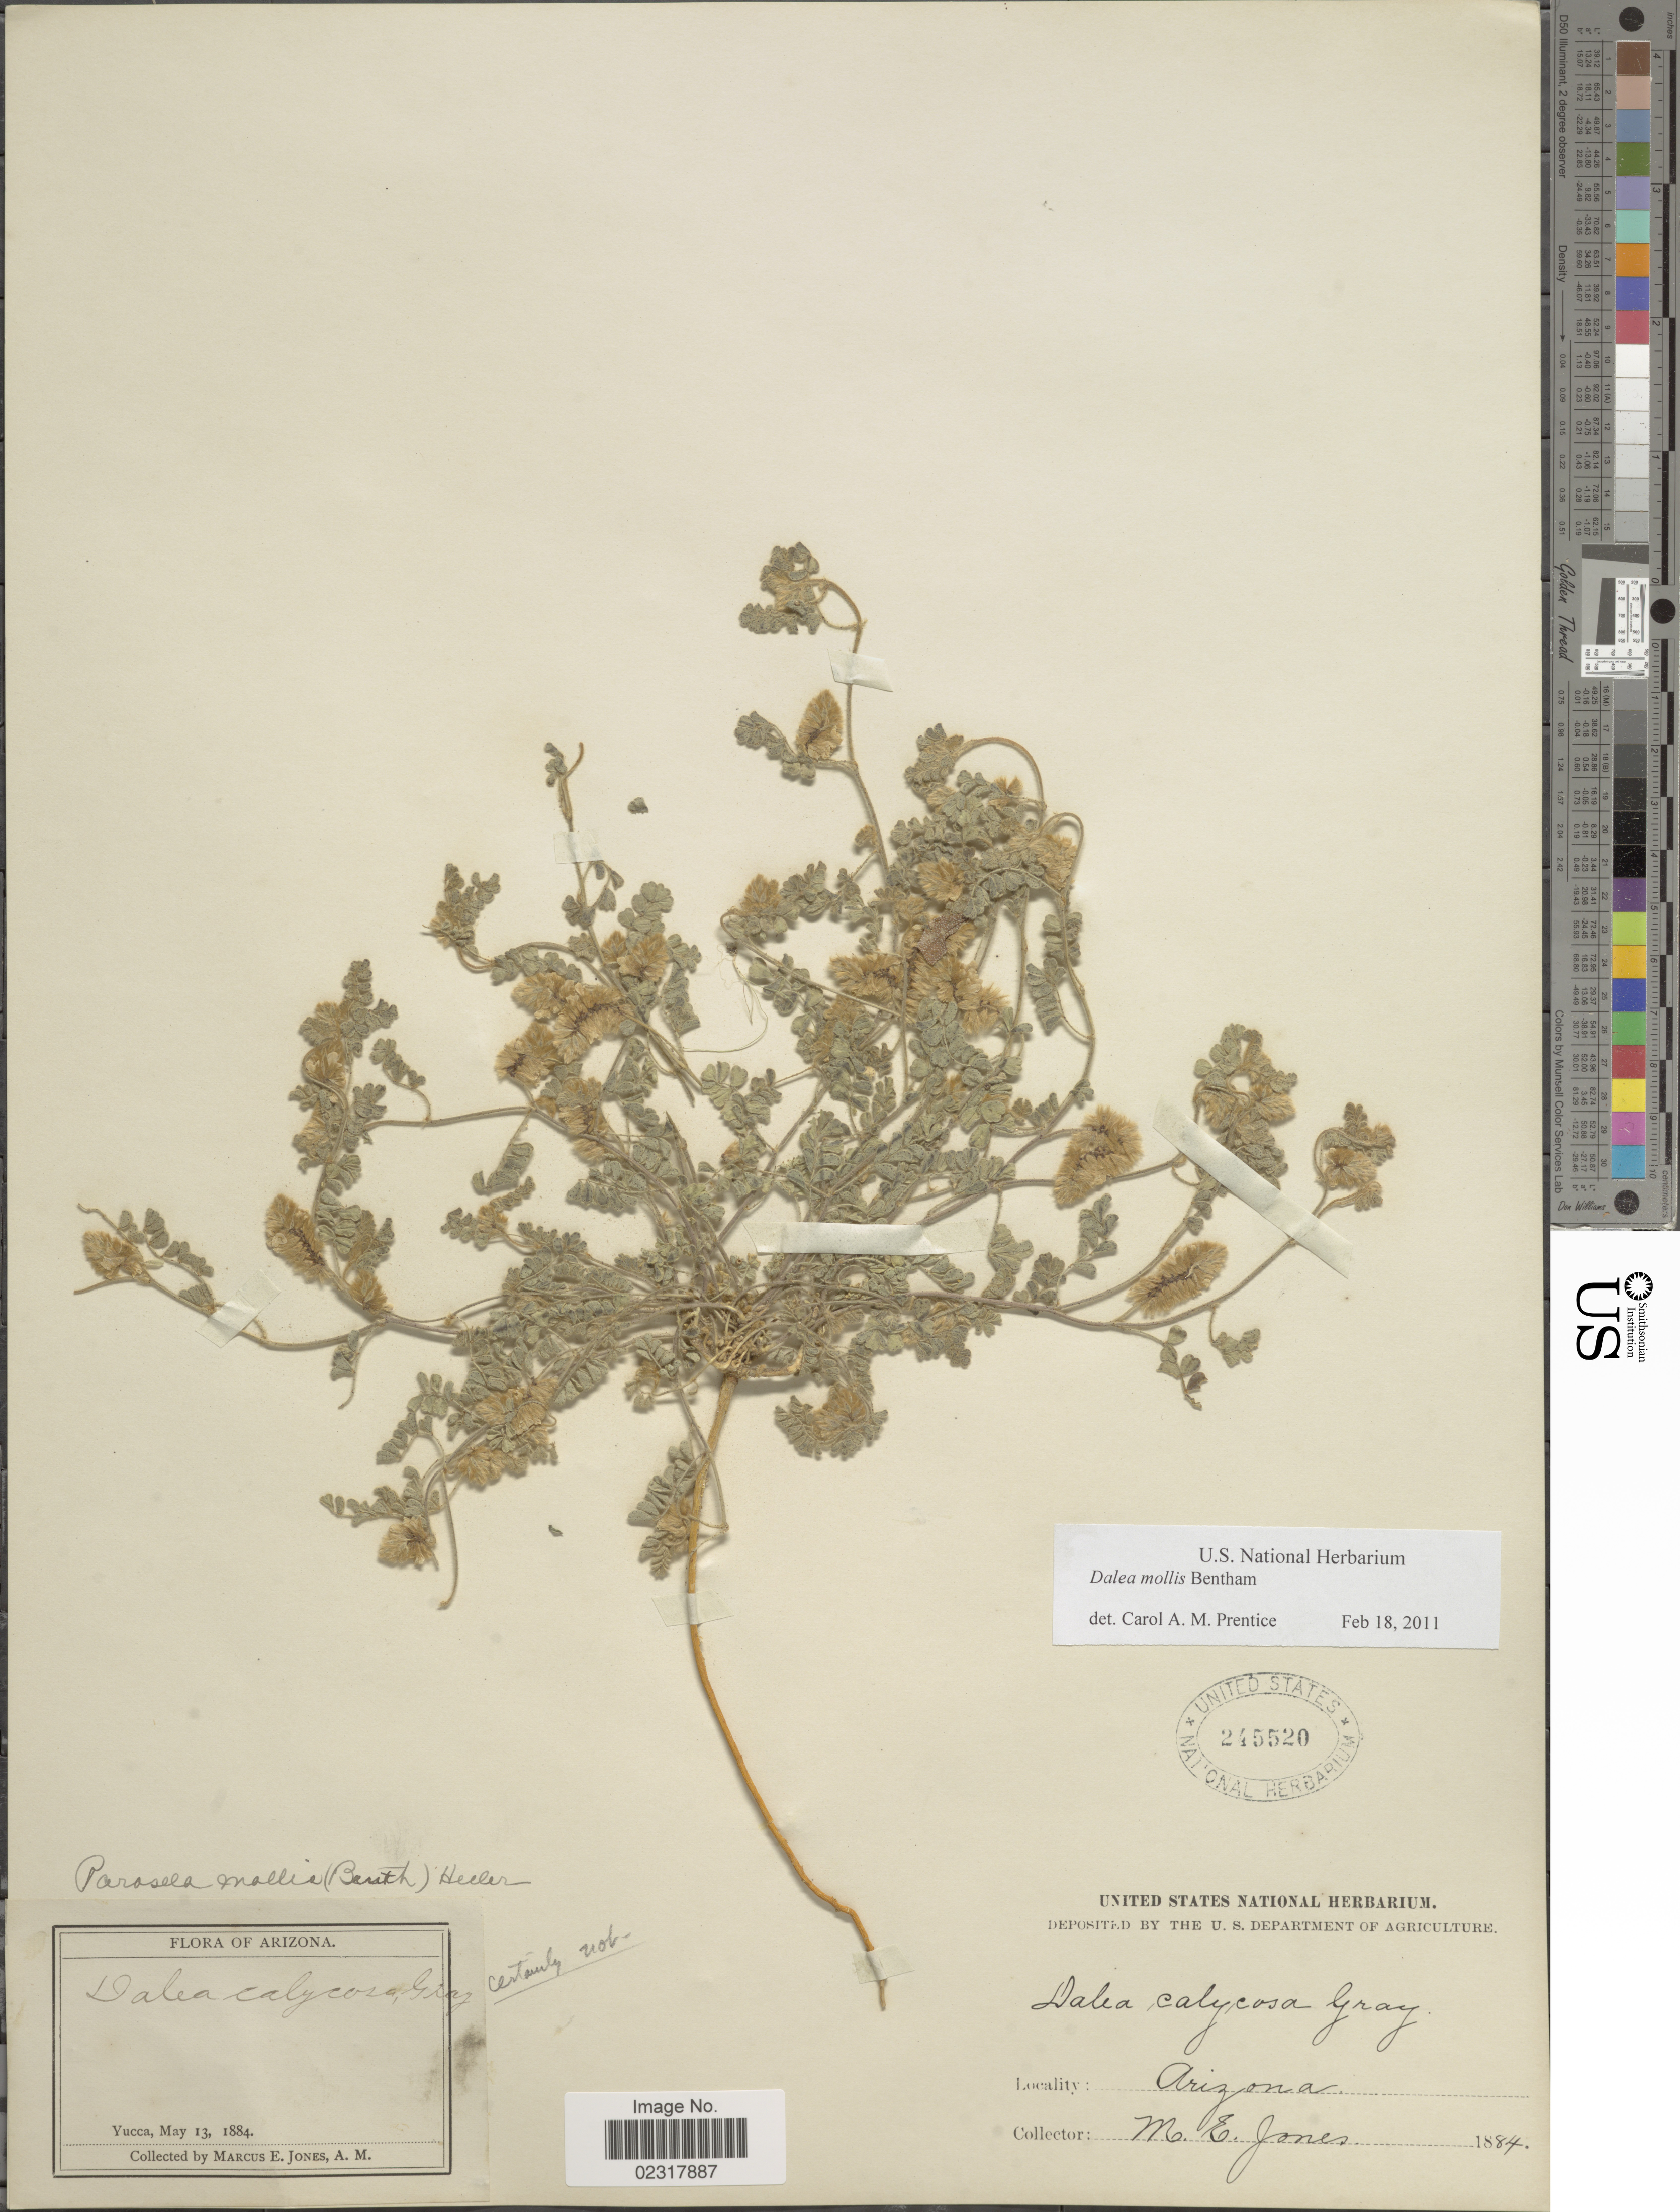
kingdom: Plantae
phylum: Tracheophyta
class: Magnoliopsida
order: Fabales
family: Fabaceae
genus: Dalea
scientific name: Dalea mollis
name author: Benth.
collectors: M. E. Jones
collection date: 1884-05-13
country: United States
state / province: Arizona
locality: Yucca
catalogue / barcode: US 245520